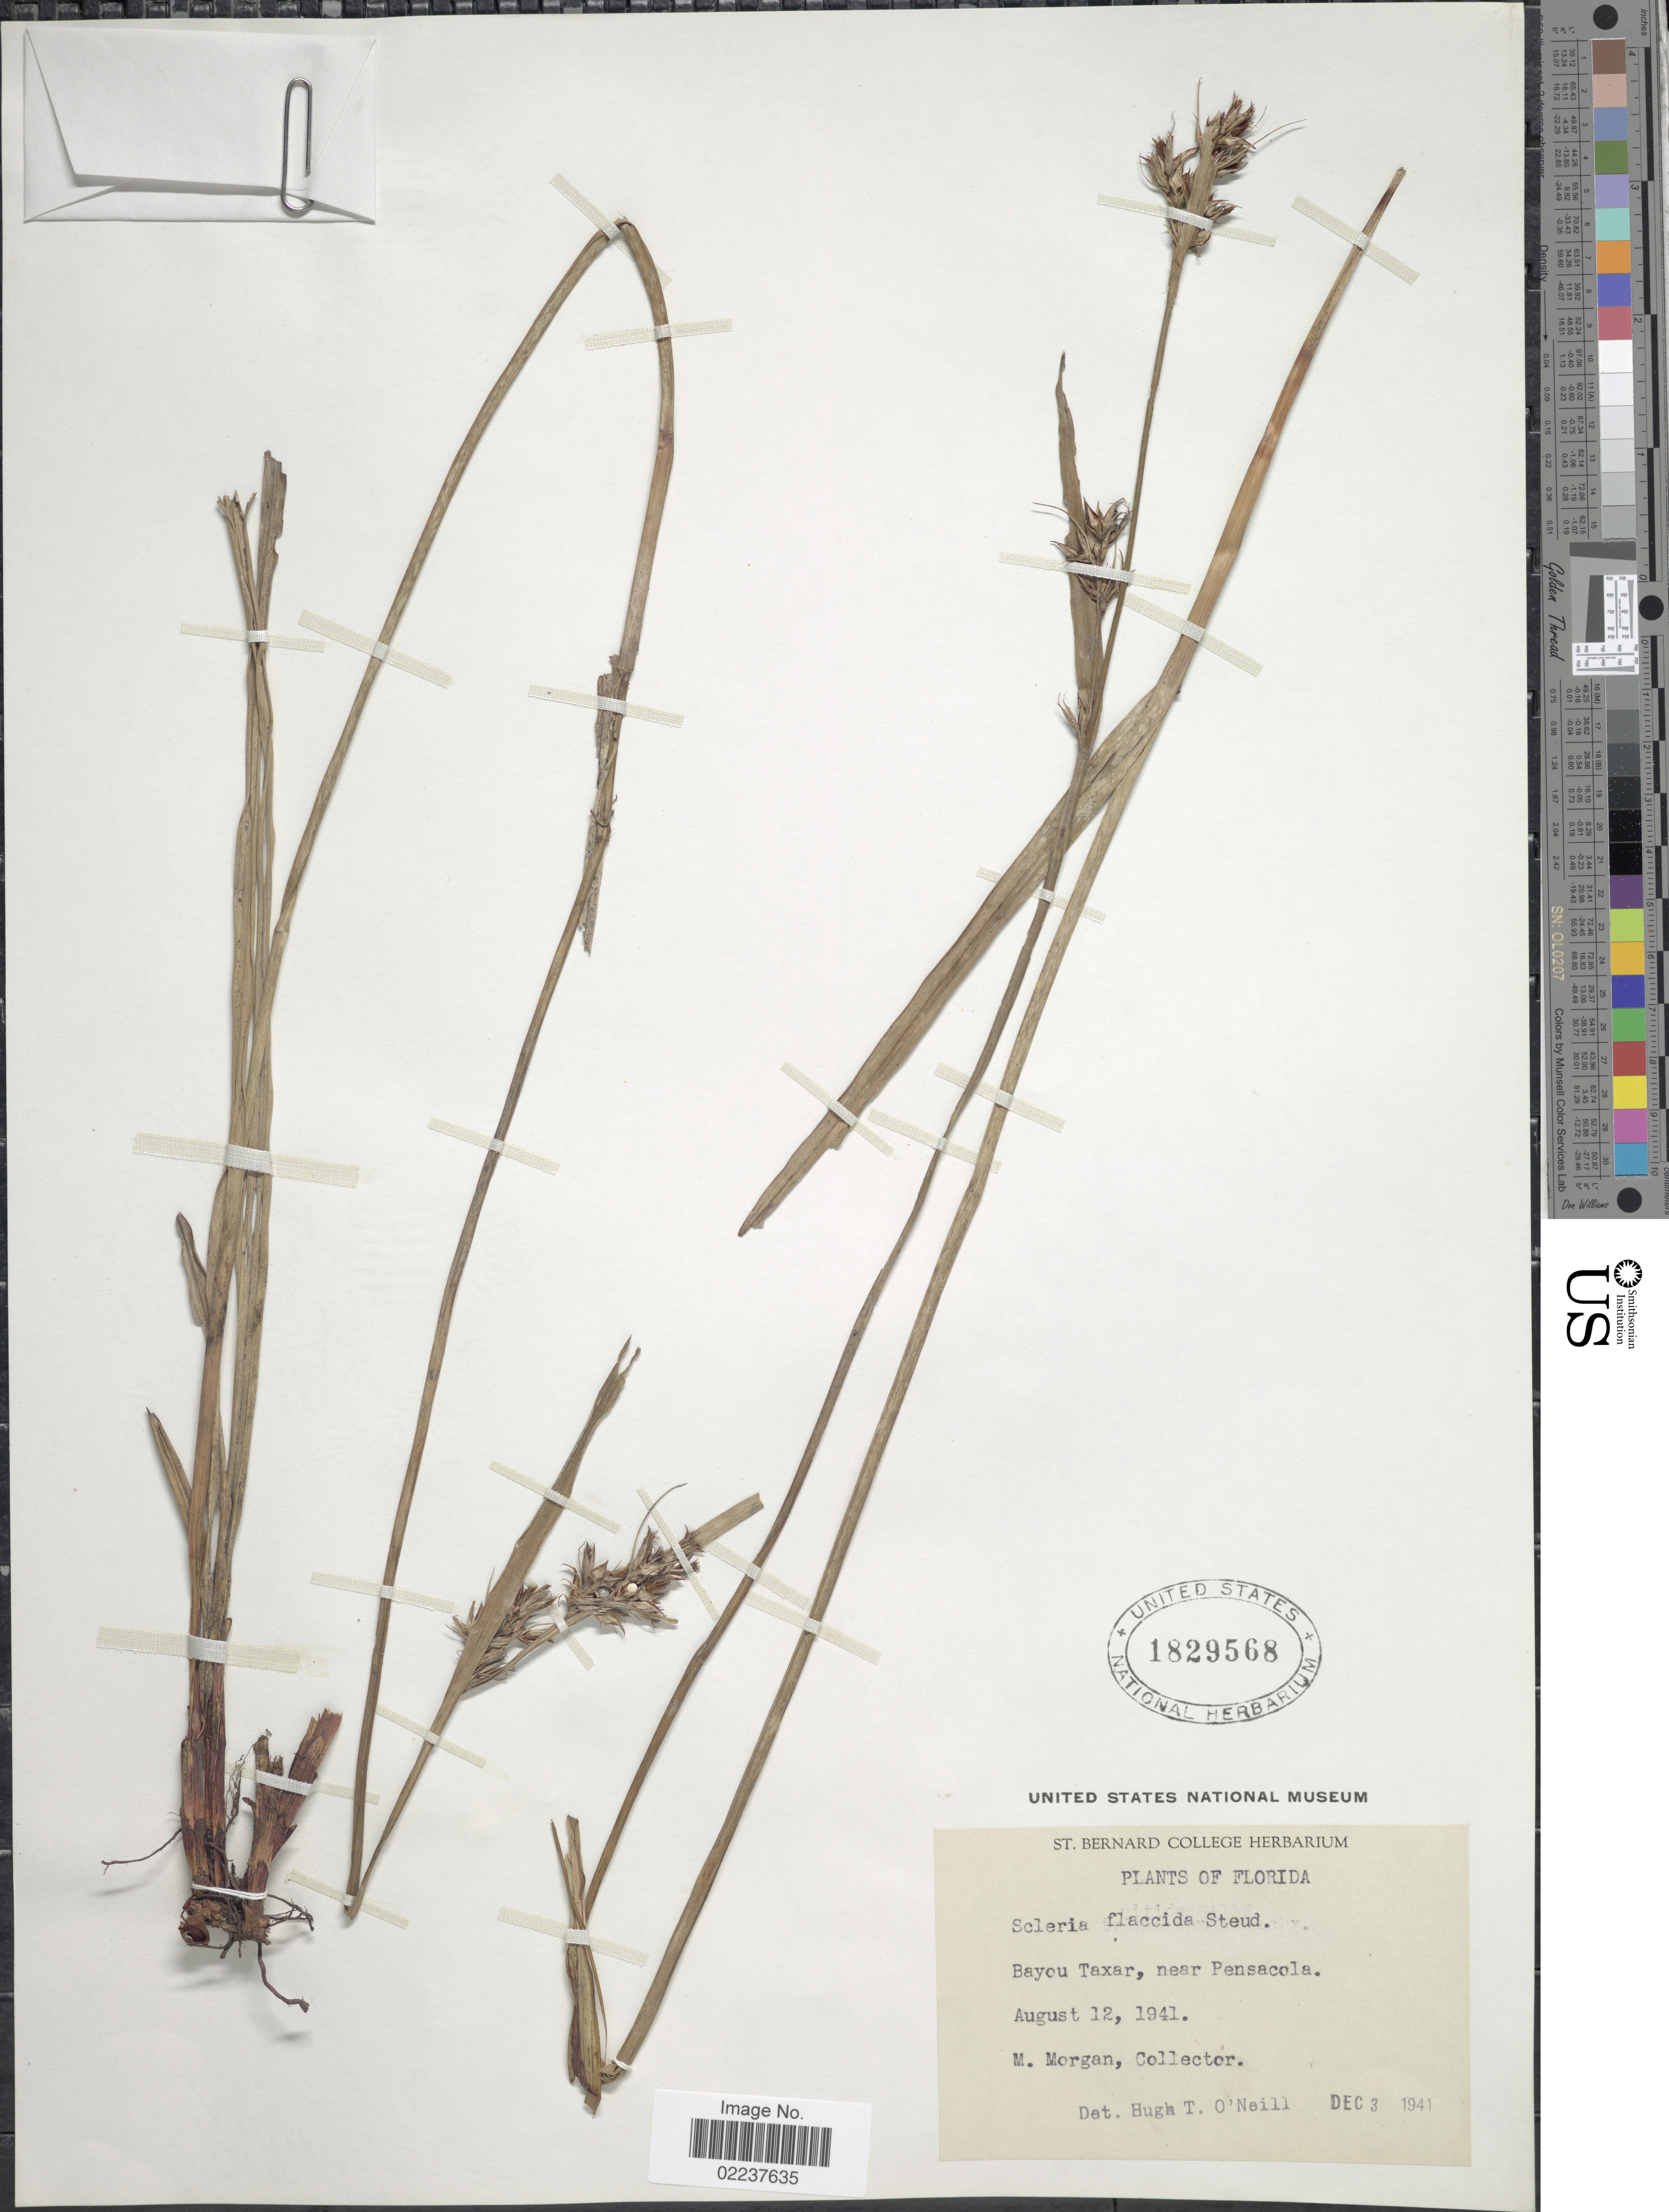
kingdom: Plantae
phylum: Tracheophyta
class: Liliopsida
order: Poales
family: Cyperaceae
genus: Scleria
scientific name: Scleria triglomerata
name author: Michx.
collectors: M. Morgan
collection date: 1941-08-12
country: United States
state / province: Florida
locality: Bayou Taxar, near Pensacola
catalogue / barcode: US 1829568